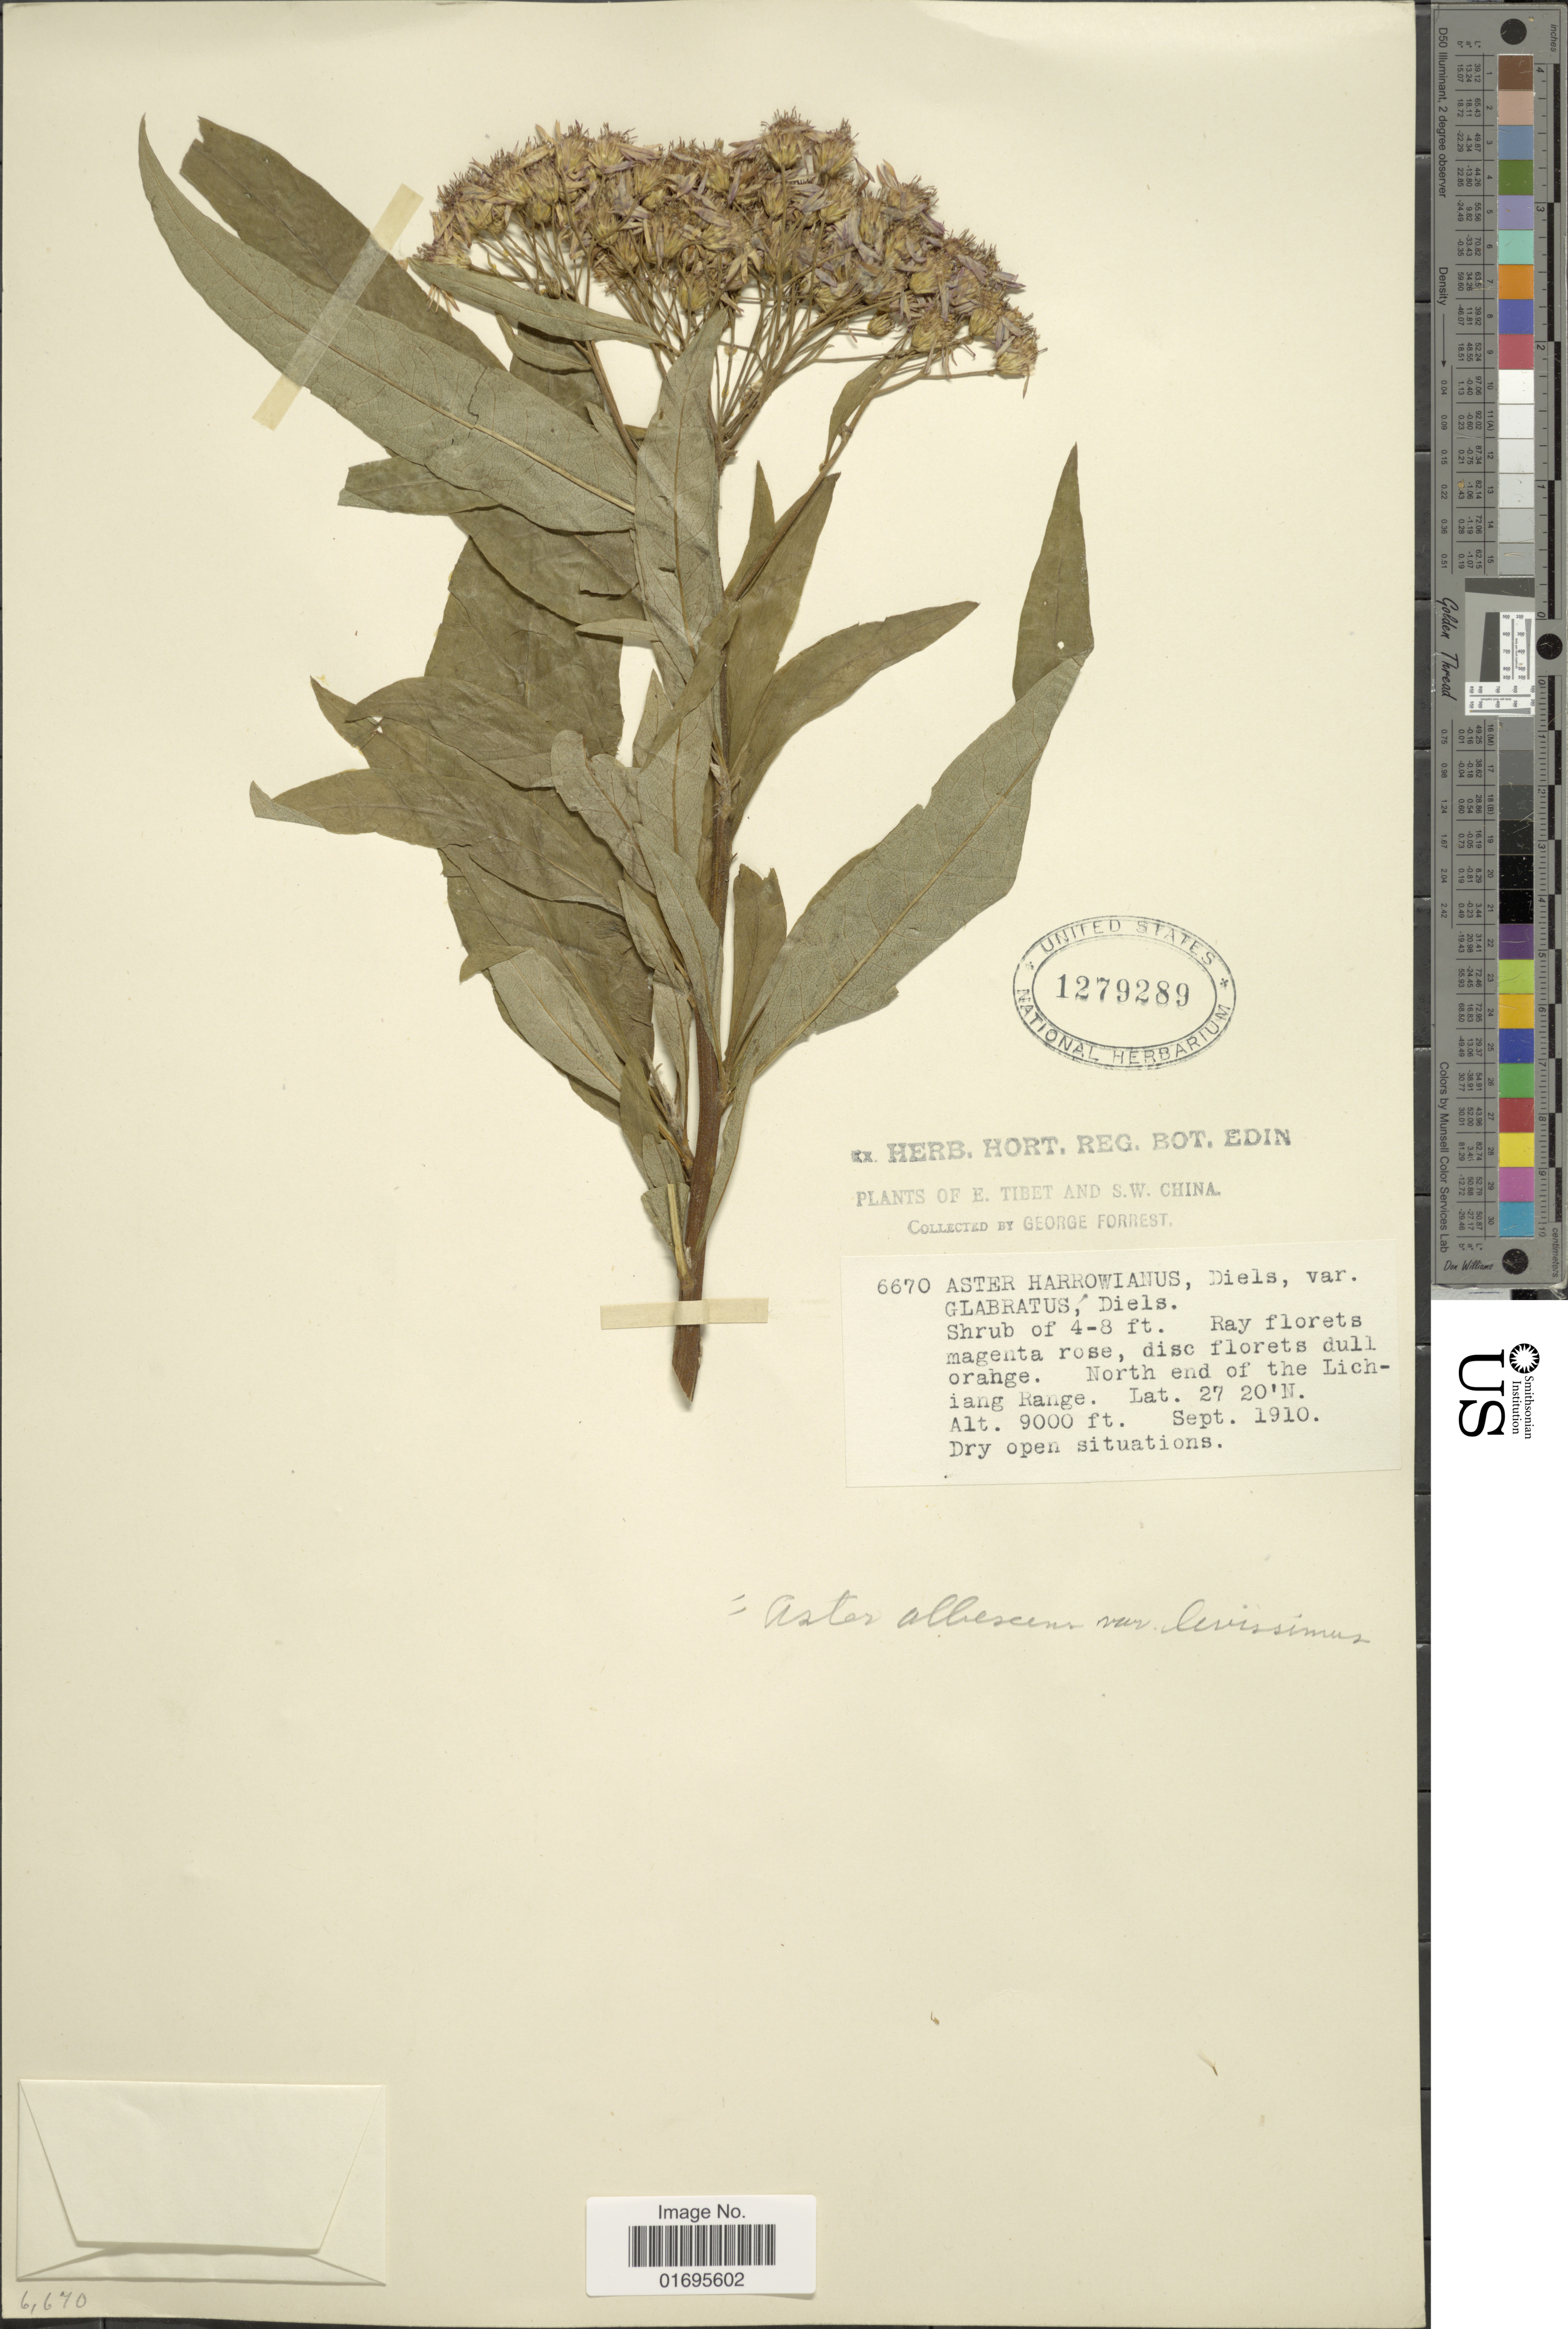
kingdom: Plantae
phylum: Tracheophyta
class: Magnoliopsida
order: Asterales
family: Asteraceae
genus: Aster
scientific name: Aster albescens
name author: Wall.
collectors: G. Forrest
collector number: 6670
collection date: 1910-09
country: China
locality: E. Tibet and S.W. China. North end of the Lichiang Range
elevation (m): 2743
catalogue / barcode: US 1279289